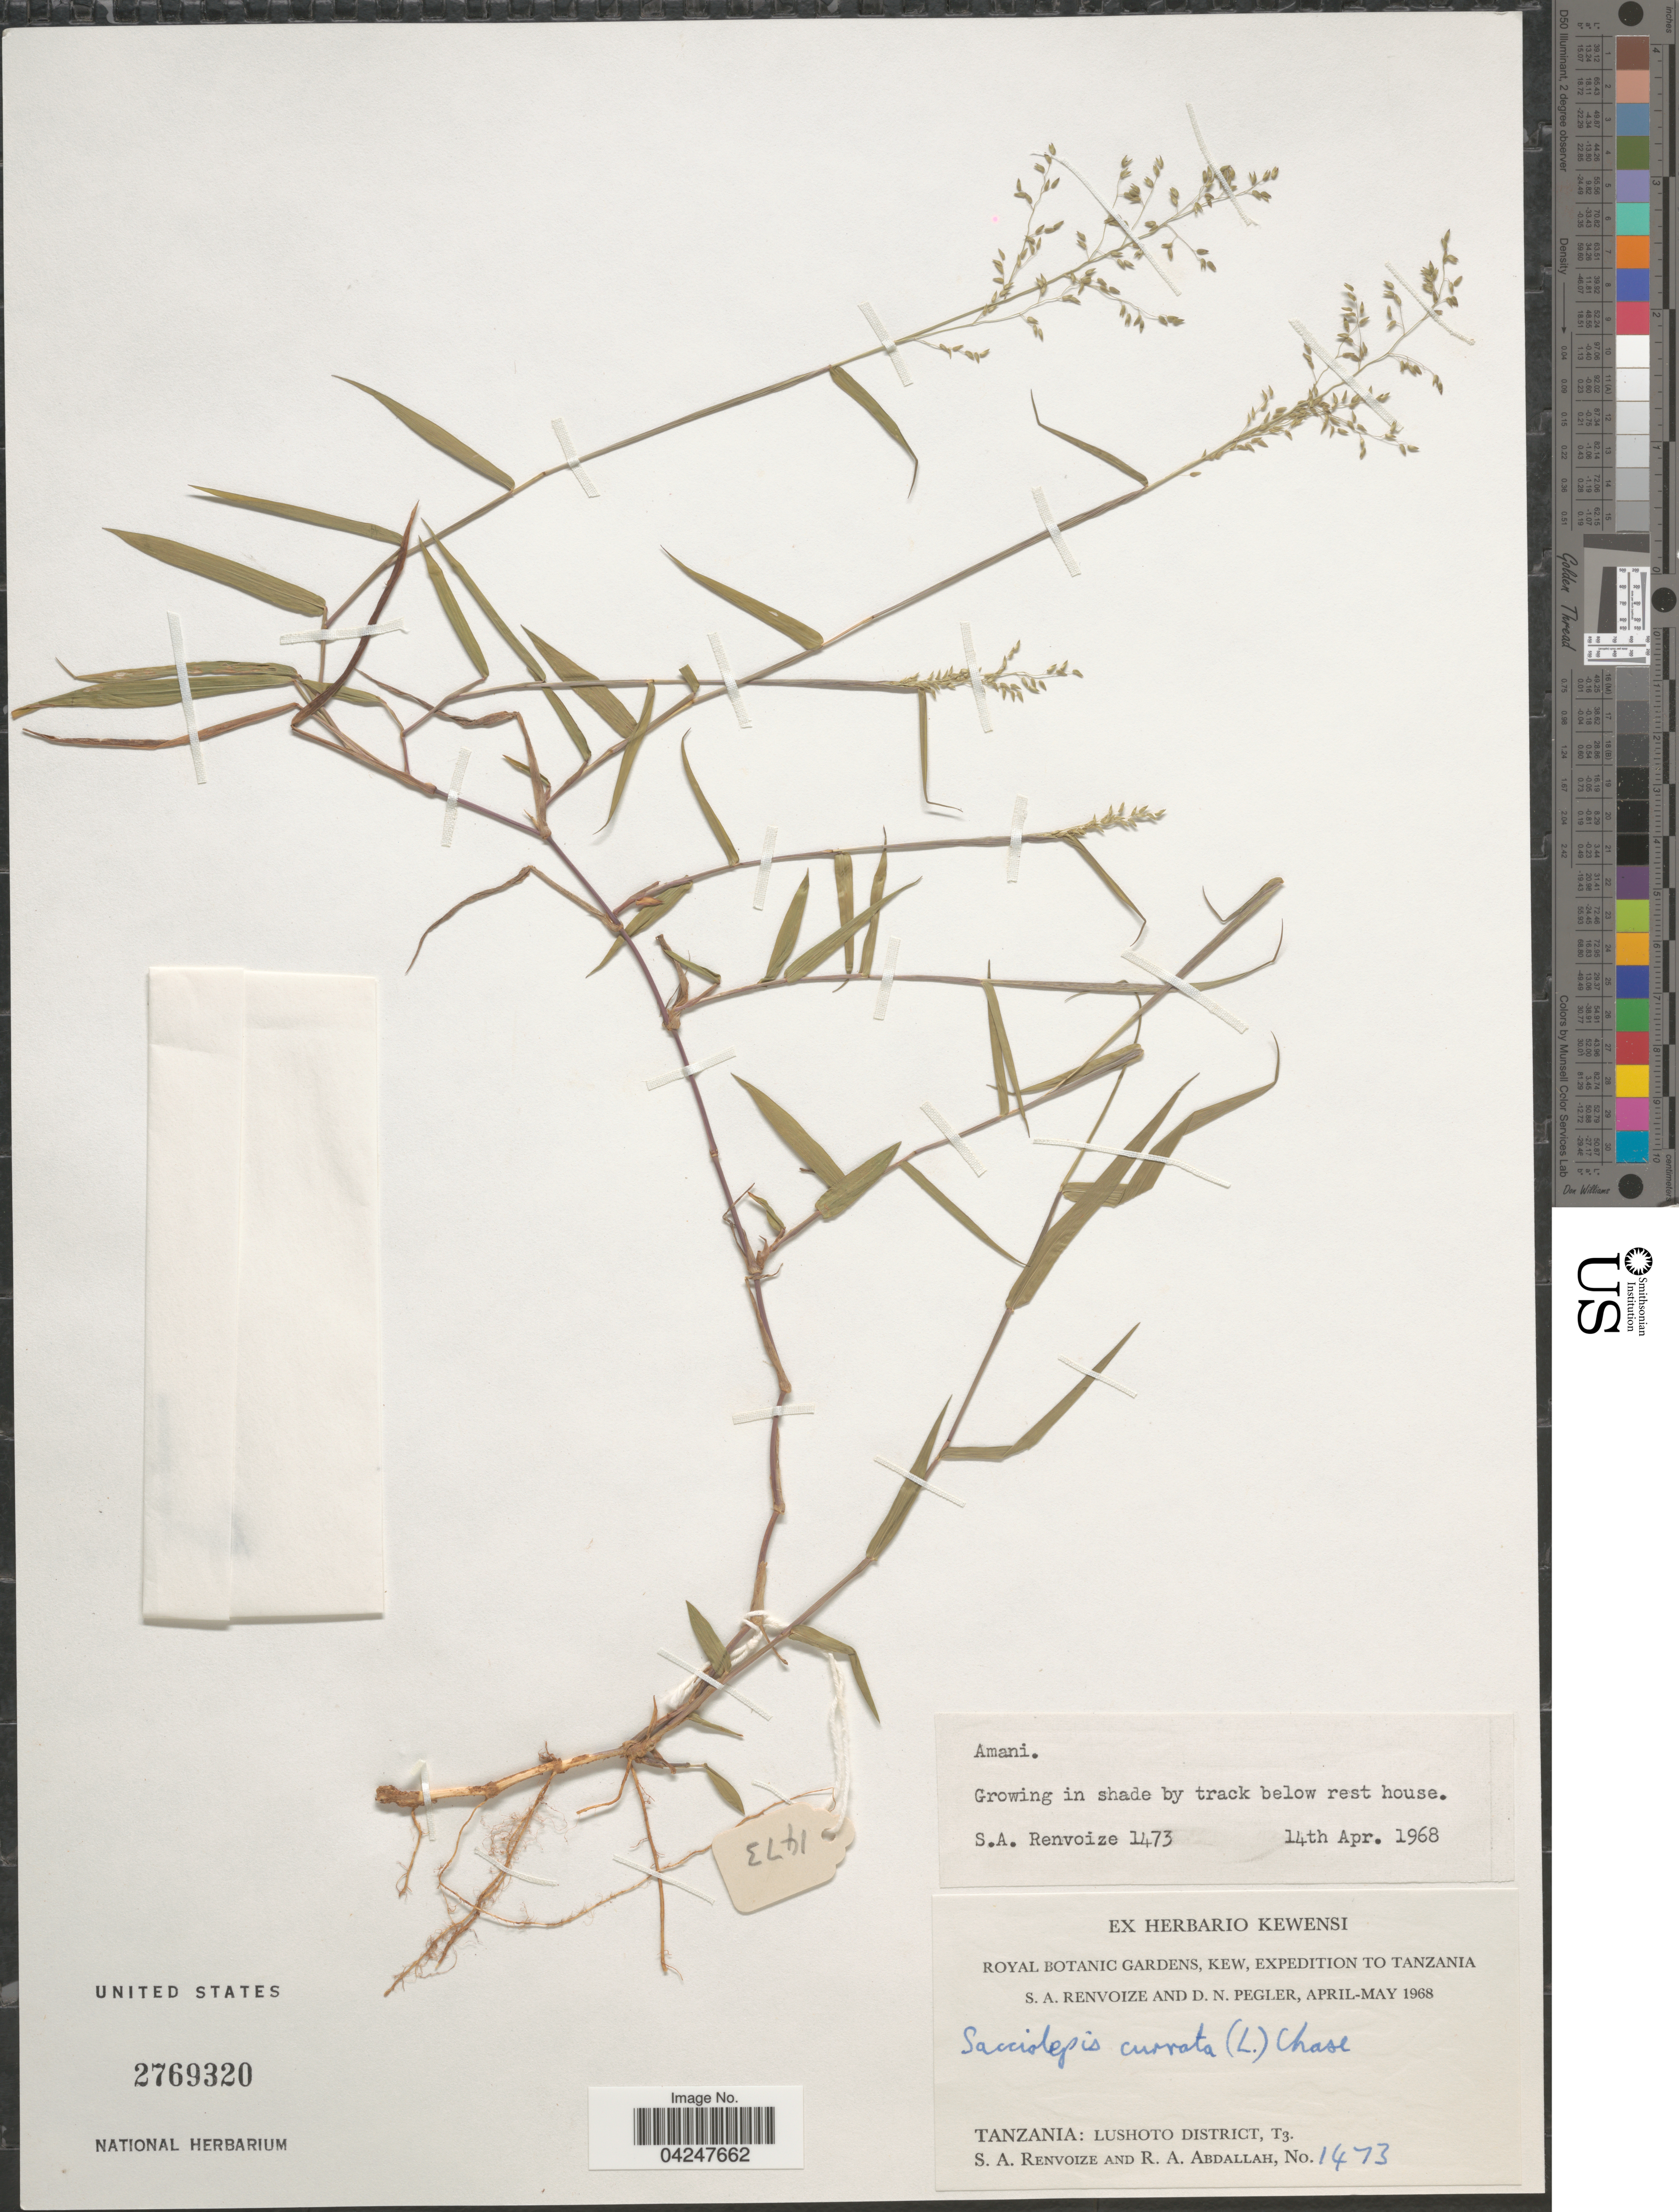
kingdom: Plantae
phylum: Tracheophyta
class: Liliopsida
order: Poales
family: Poaceae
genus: Sacciolepis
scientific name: Sacciolepis curvata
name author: (L.) Chase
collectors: S. A. Renvoize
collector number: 1473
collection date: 1968-04-14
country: Tanzania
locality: Amani. Growing in shade by track below rest house. Royal Botanic Gardens, Kew, Expedition to Tanzania. Lushoto District, T3.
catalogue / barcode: US 2769320